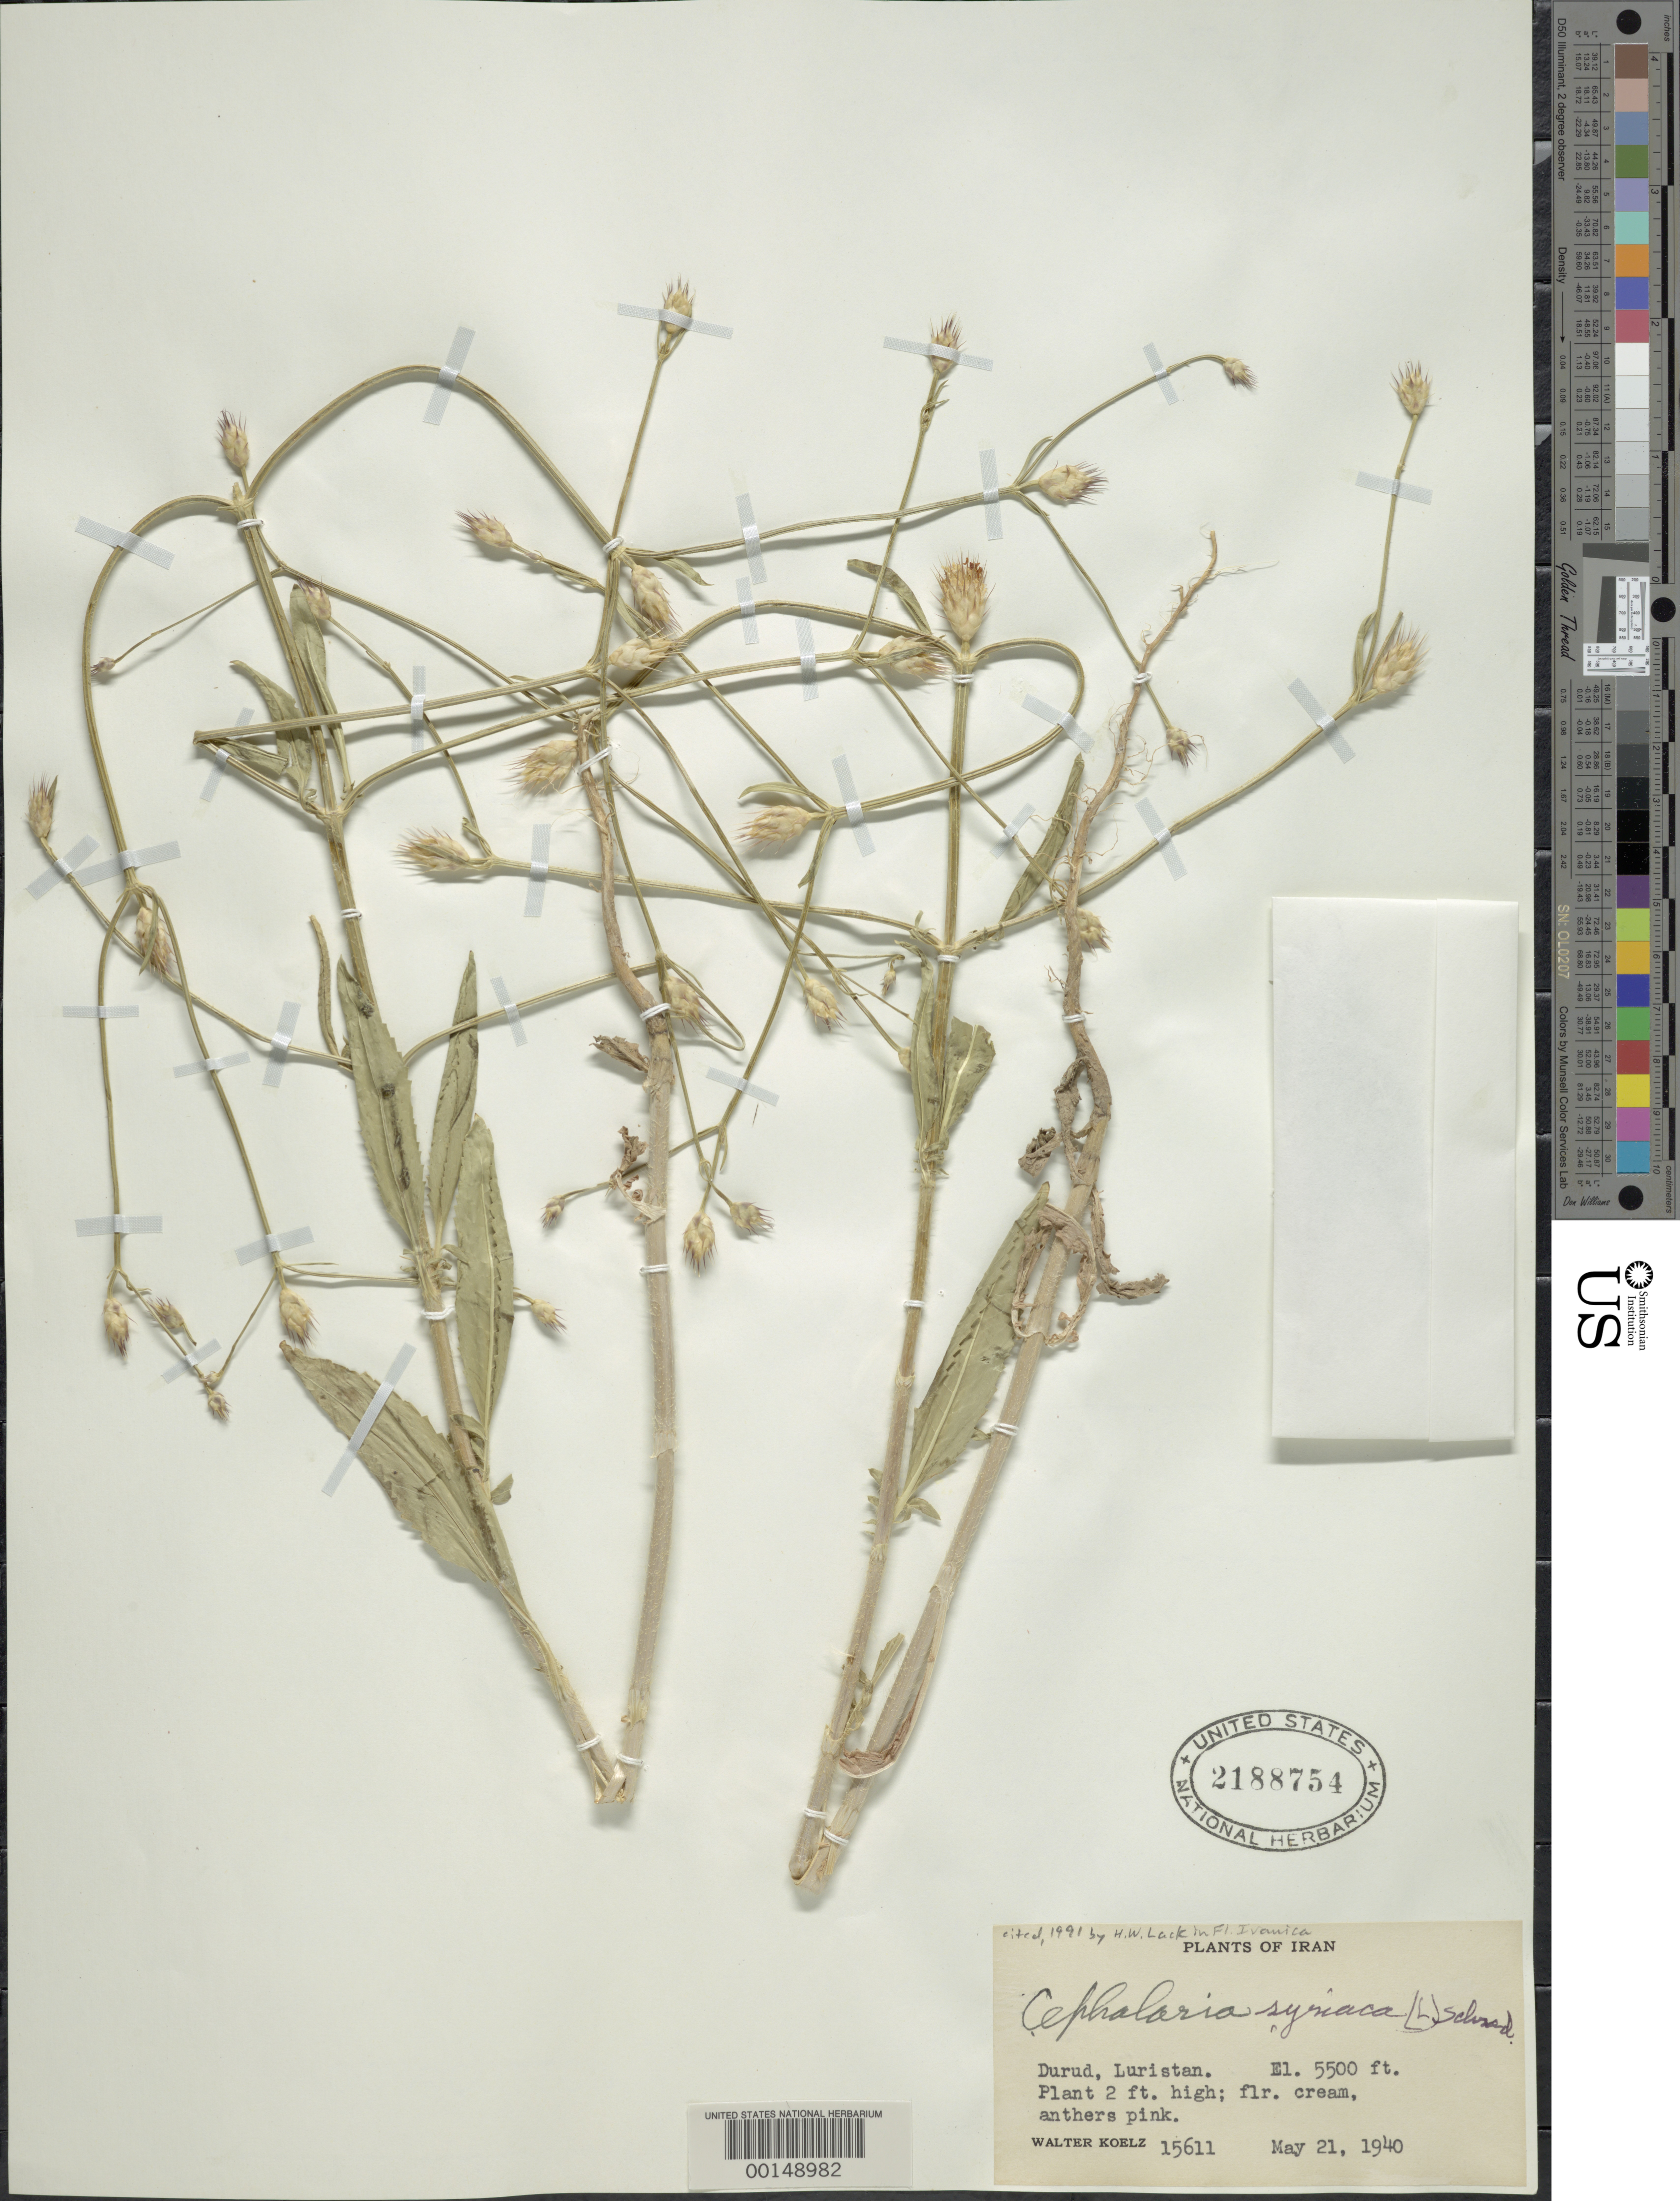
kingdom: Plantae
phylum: Tracheophyta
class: Magnoliopsida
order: Dipsacales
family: Caprifoliaceae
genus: Cephalaria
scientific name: Cephalaria syriaca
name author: Schrad.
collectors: W. N. Koelz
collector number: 15611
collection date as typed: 21 May 1940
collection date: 1940-05-21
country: Iran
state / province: Lorestan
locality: (Luristan), Durud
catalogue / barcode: US 2188754